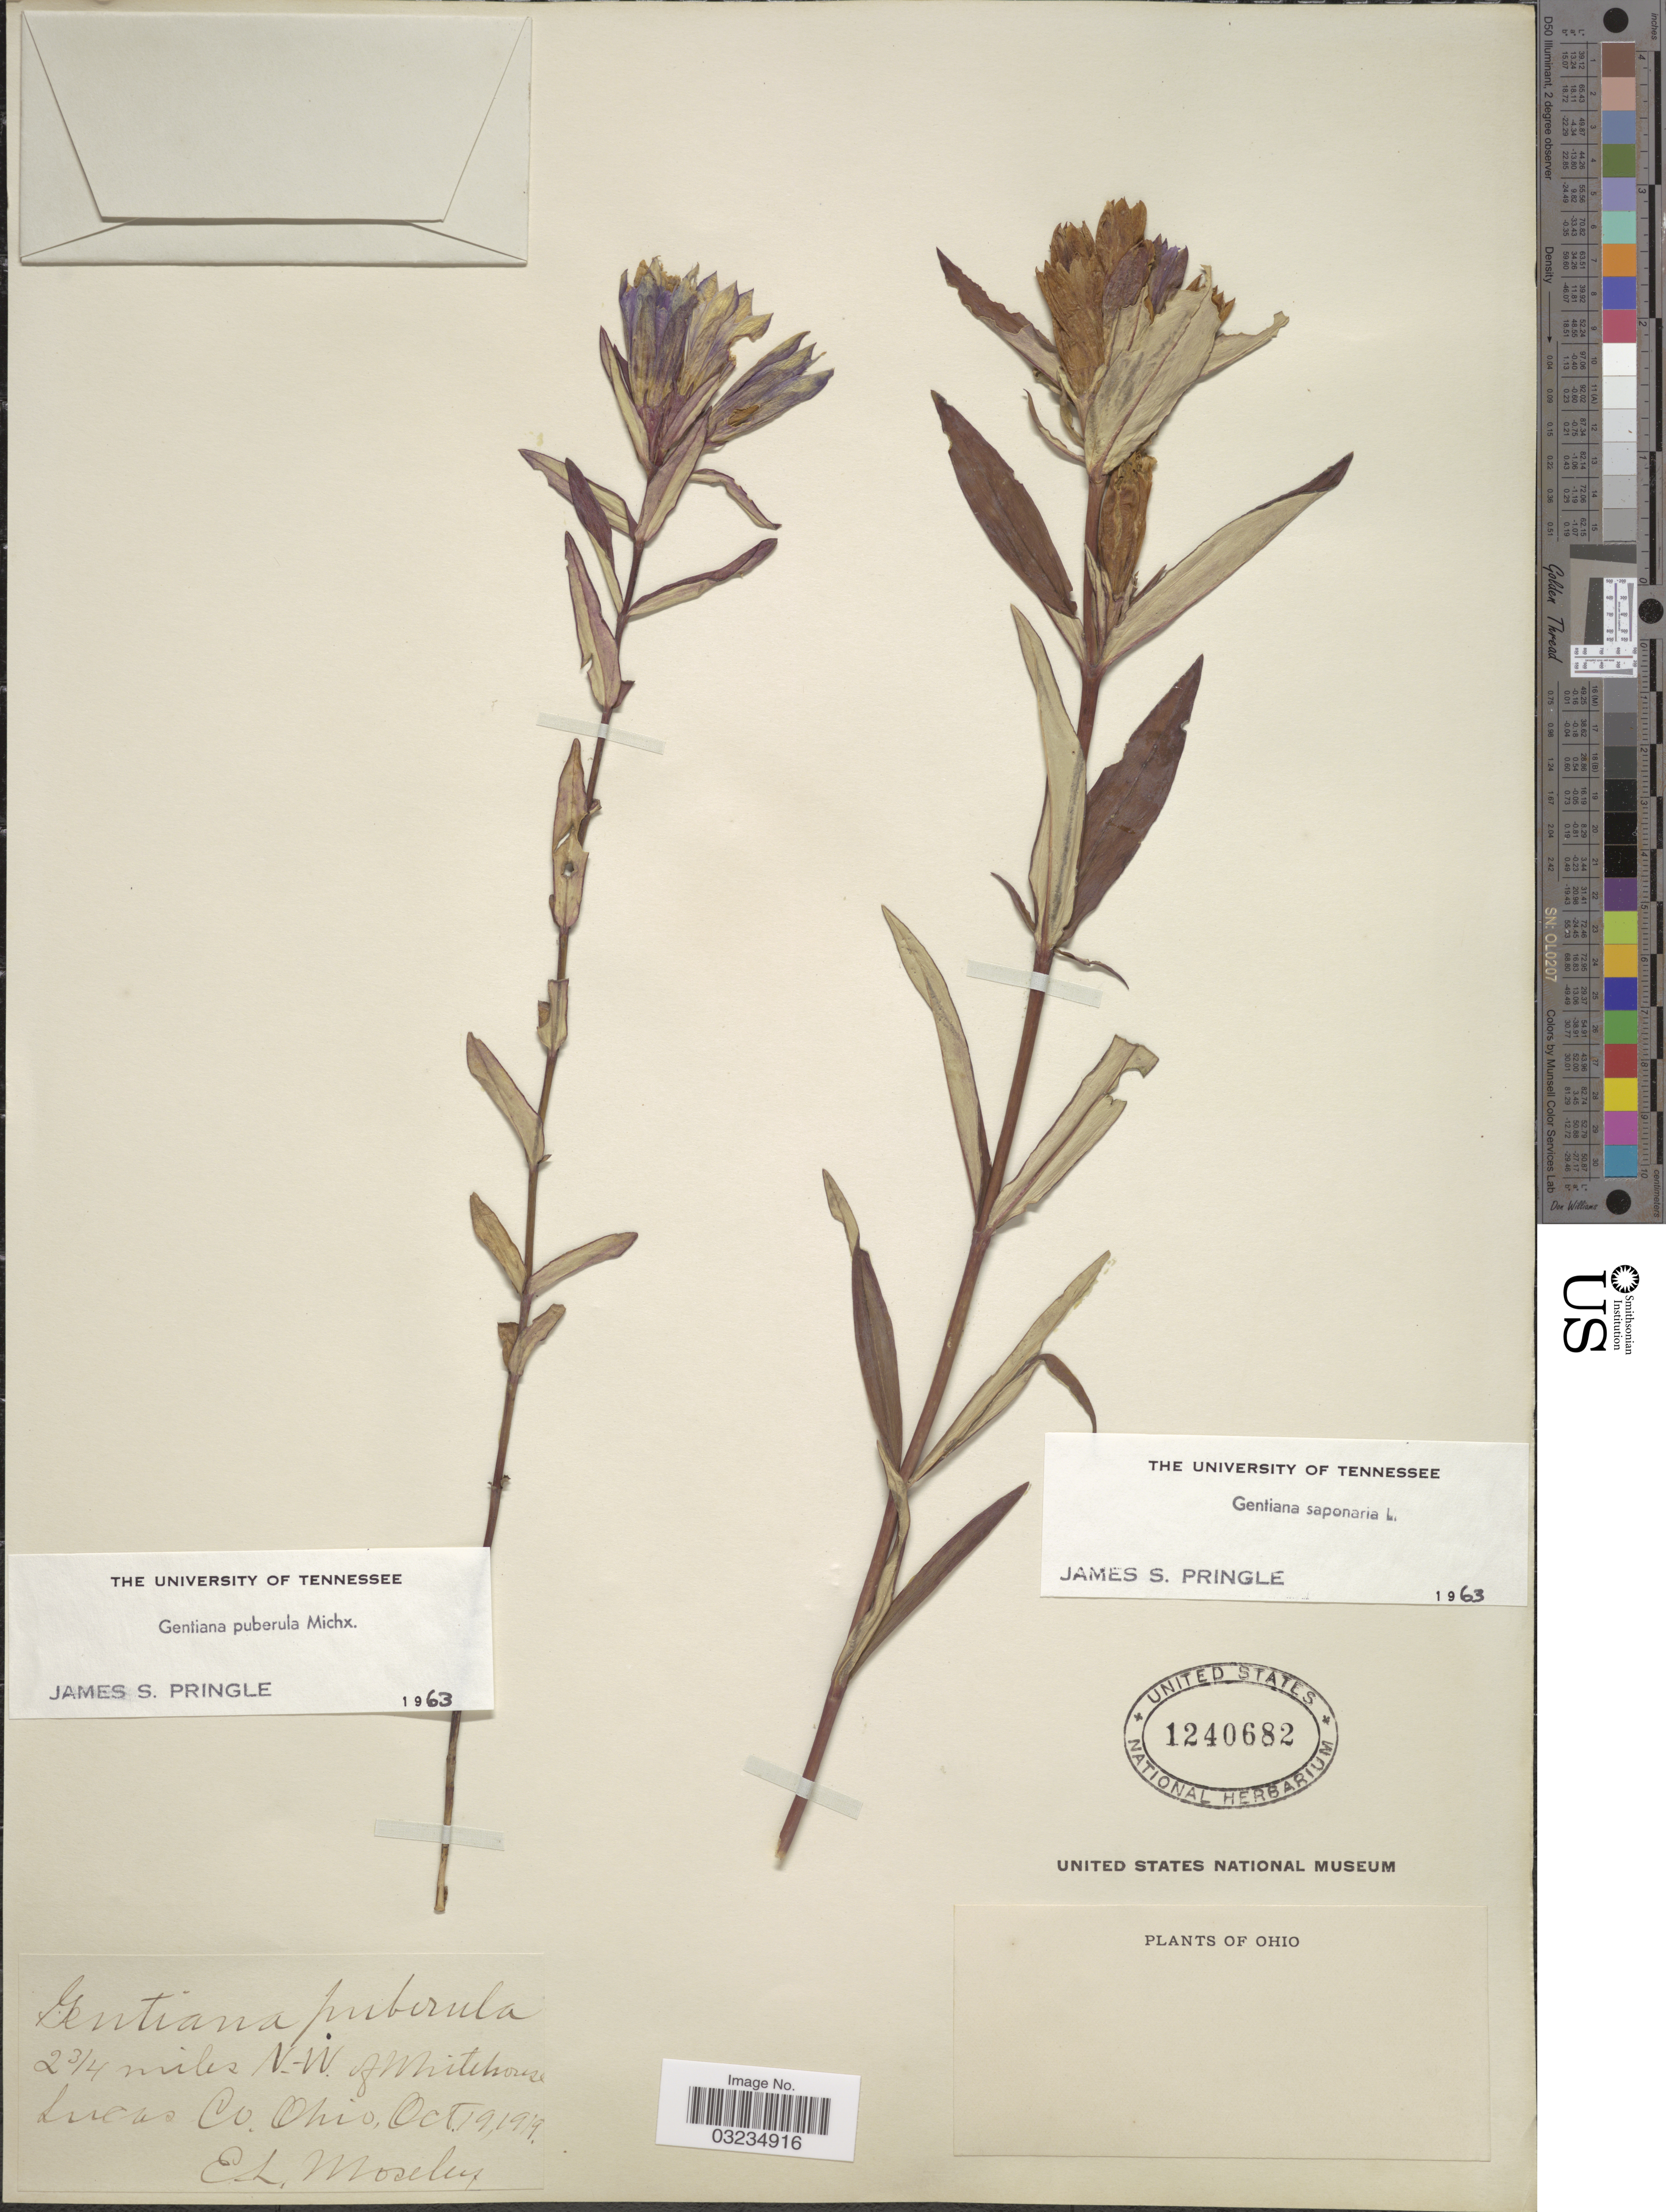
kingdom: Plantae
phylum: Tracheophyta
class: Magnoliopsida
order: Gentianales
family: Gentianaceae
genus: Gentiana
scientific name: Gentiana saponaria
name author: L.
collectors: E. Moseley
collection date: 1919-10-19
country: United States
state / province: Ohio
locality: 2¾ miles N.-W. of Whitehouse, Lucas Co.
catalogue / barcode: US 1240682